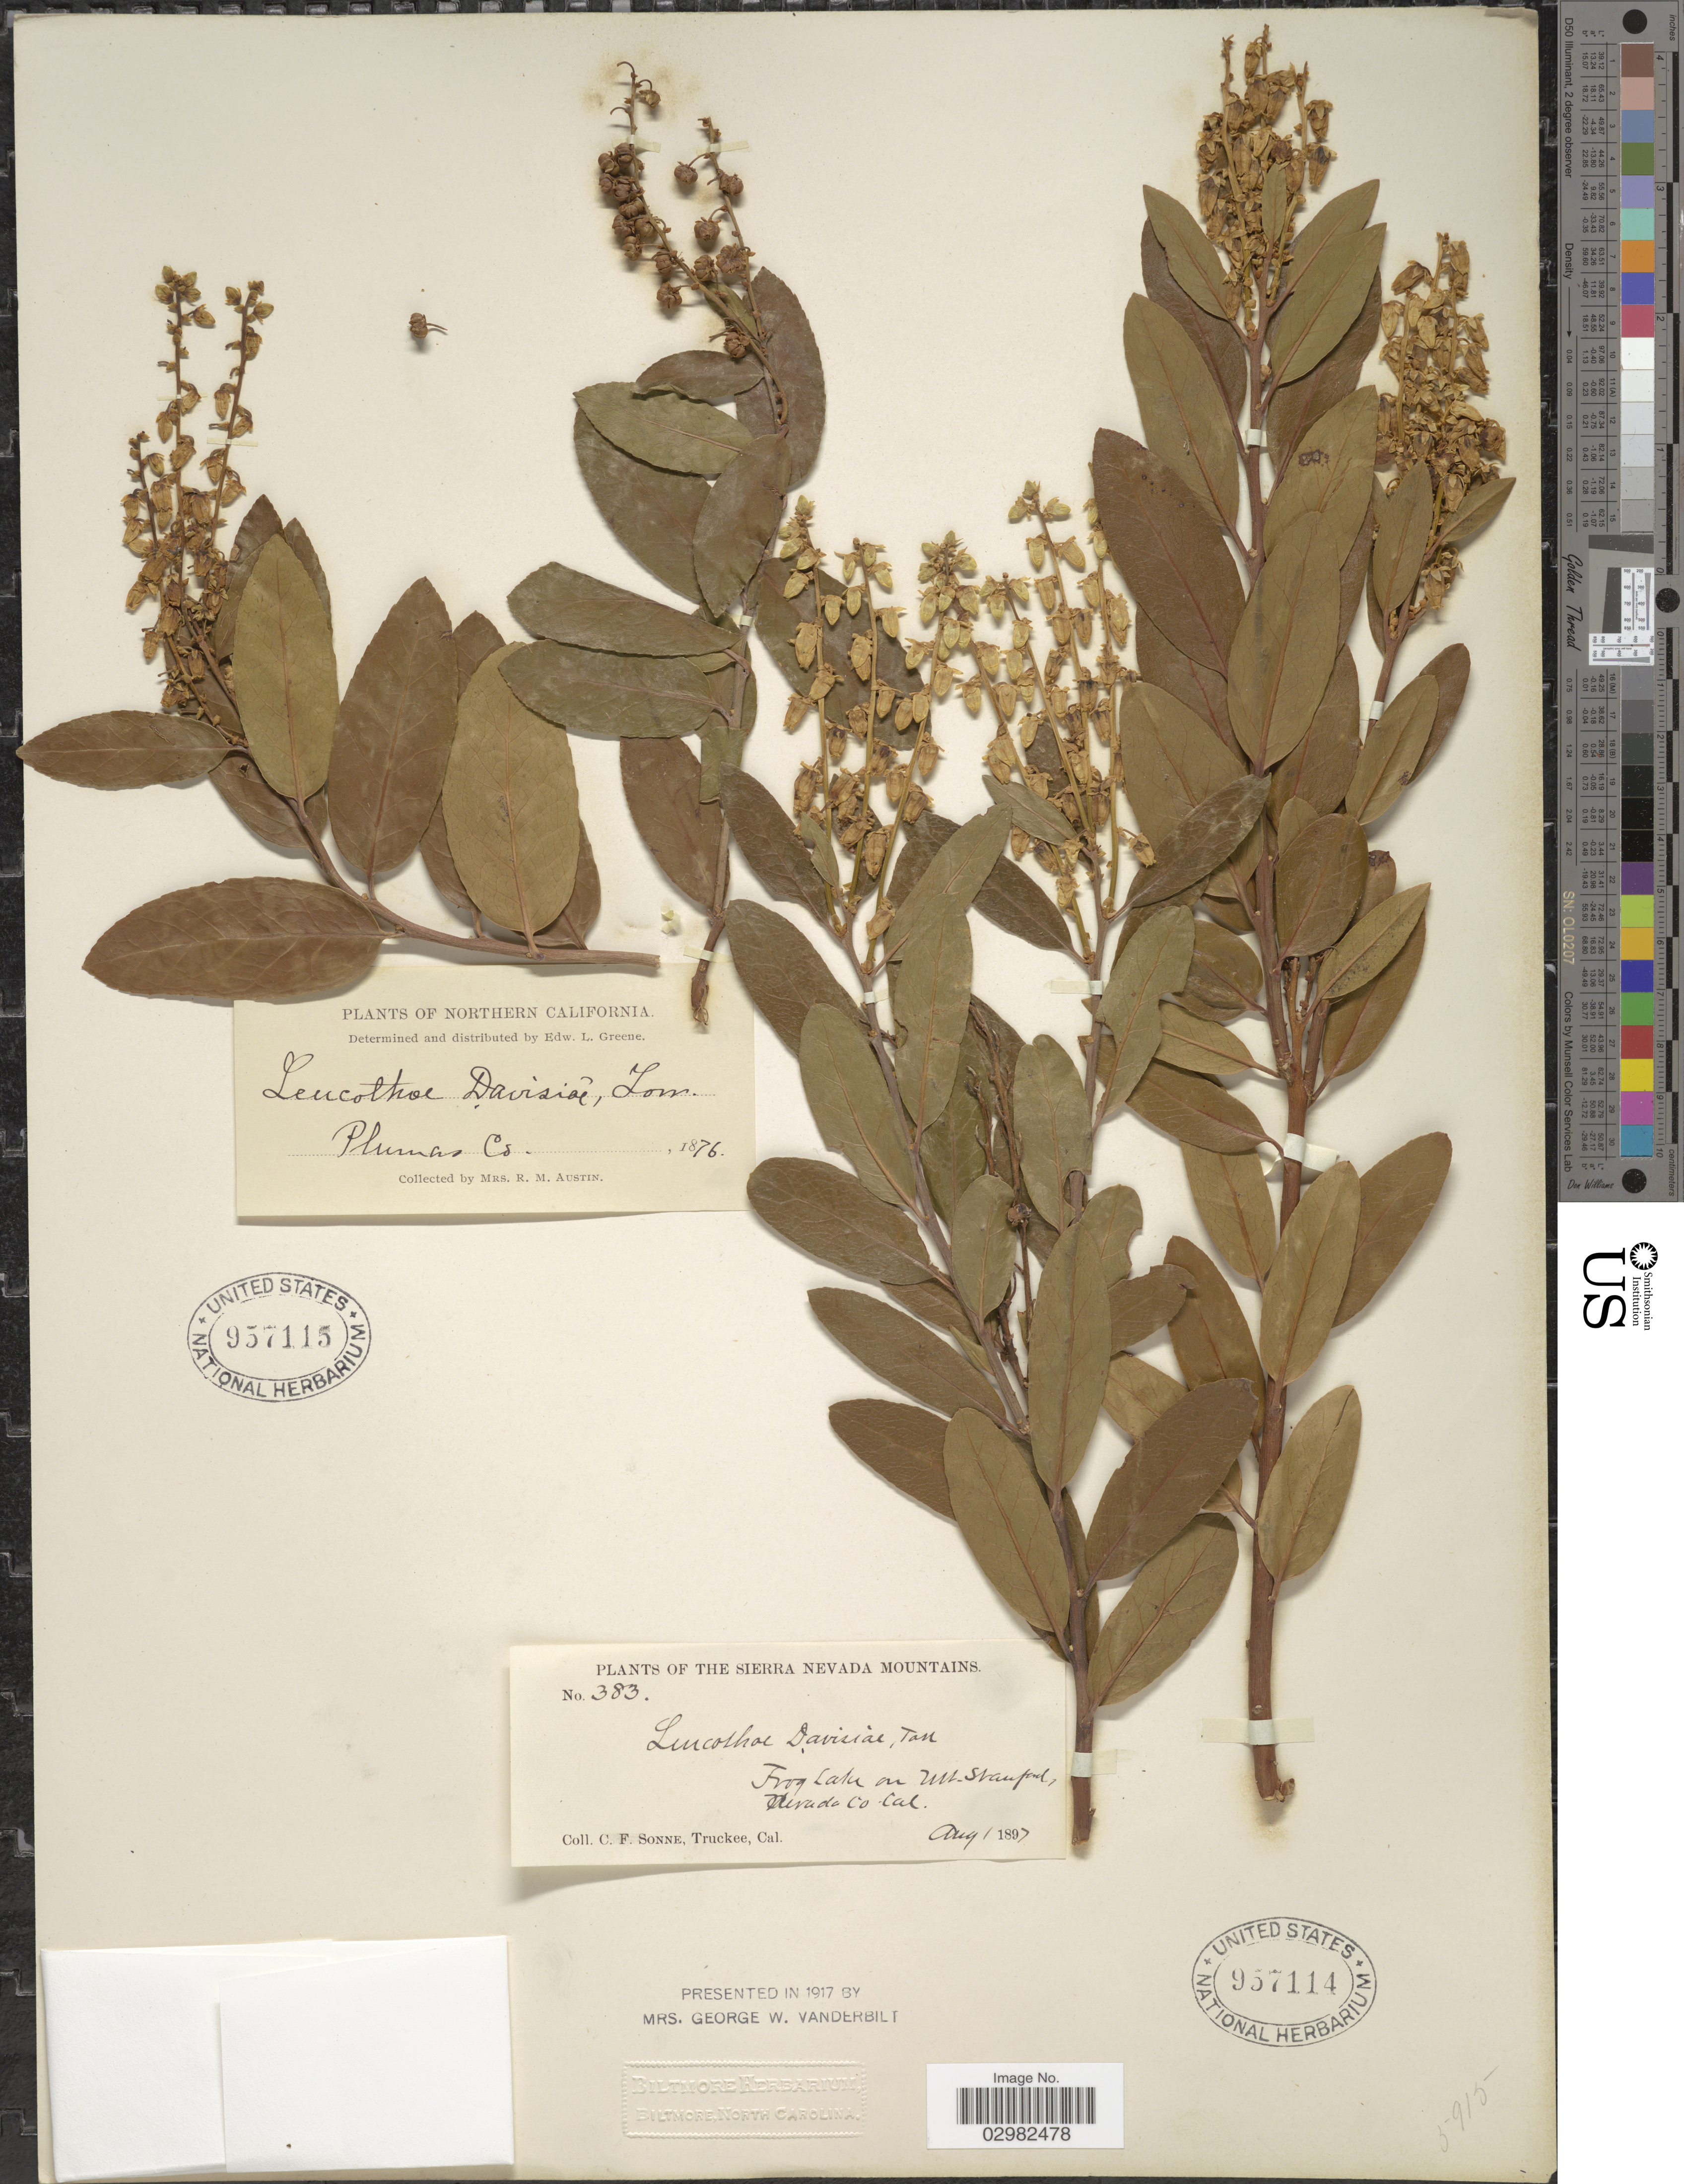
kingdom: Plantae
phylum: Tracheophyta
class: Magnoliopsida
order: Ericales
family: Ericaceae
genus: Leucothoe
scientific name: Leucothoë davisiae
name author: Torr.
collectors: R. Austin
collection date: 1876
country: United States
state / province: California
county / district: Plumas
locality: Northern California, Plumas Co.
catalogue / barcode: US 957115-2